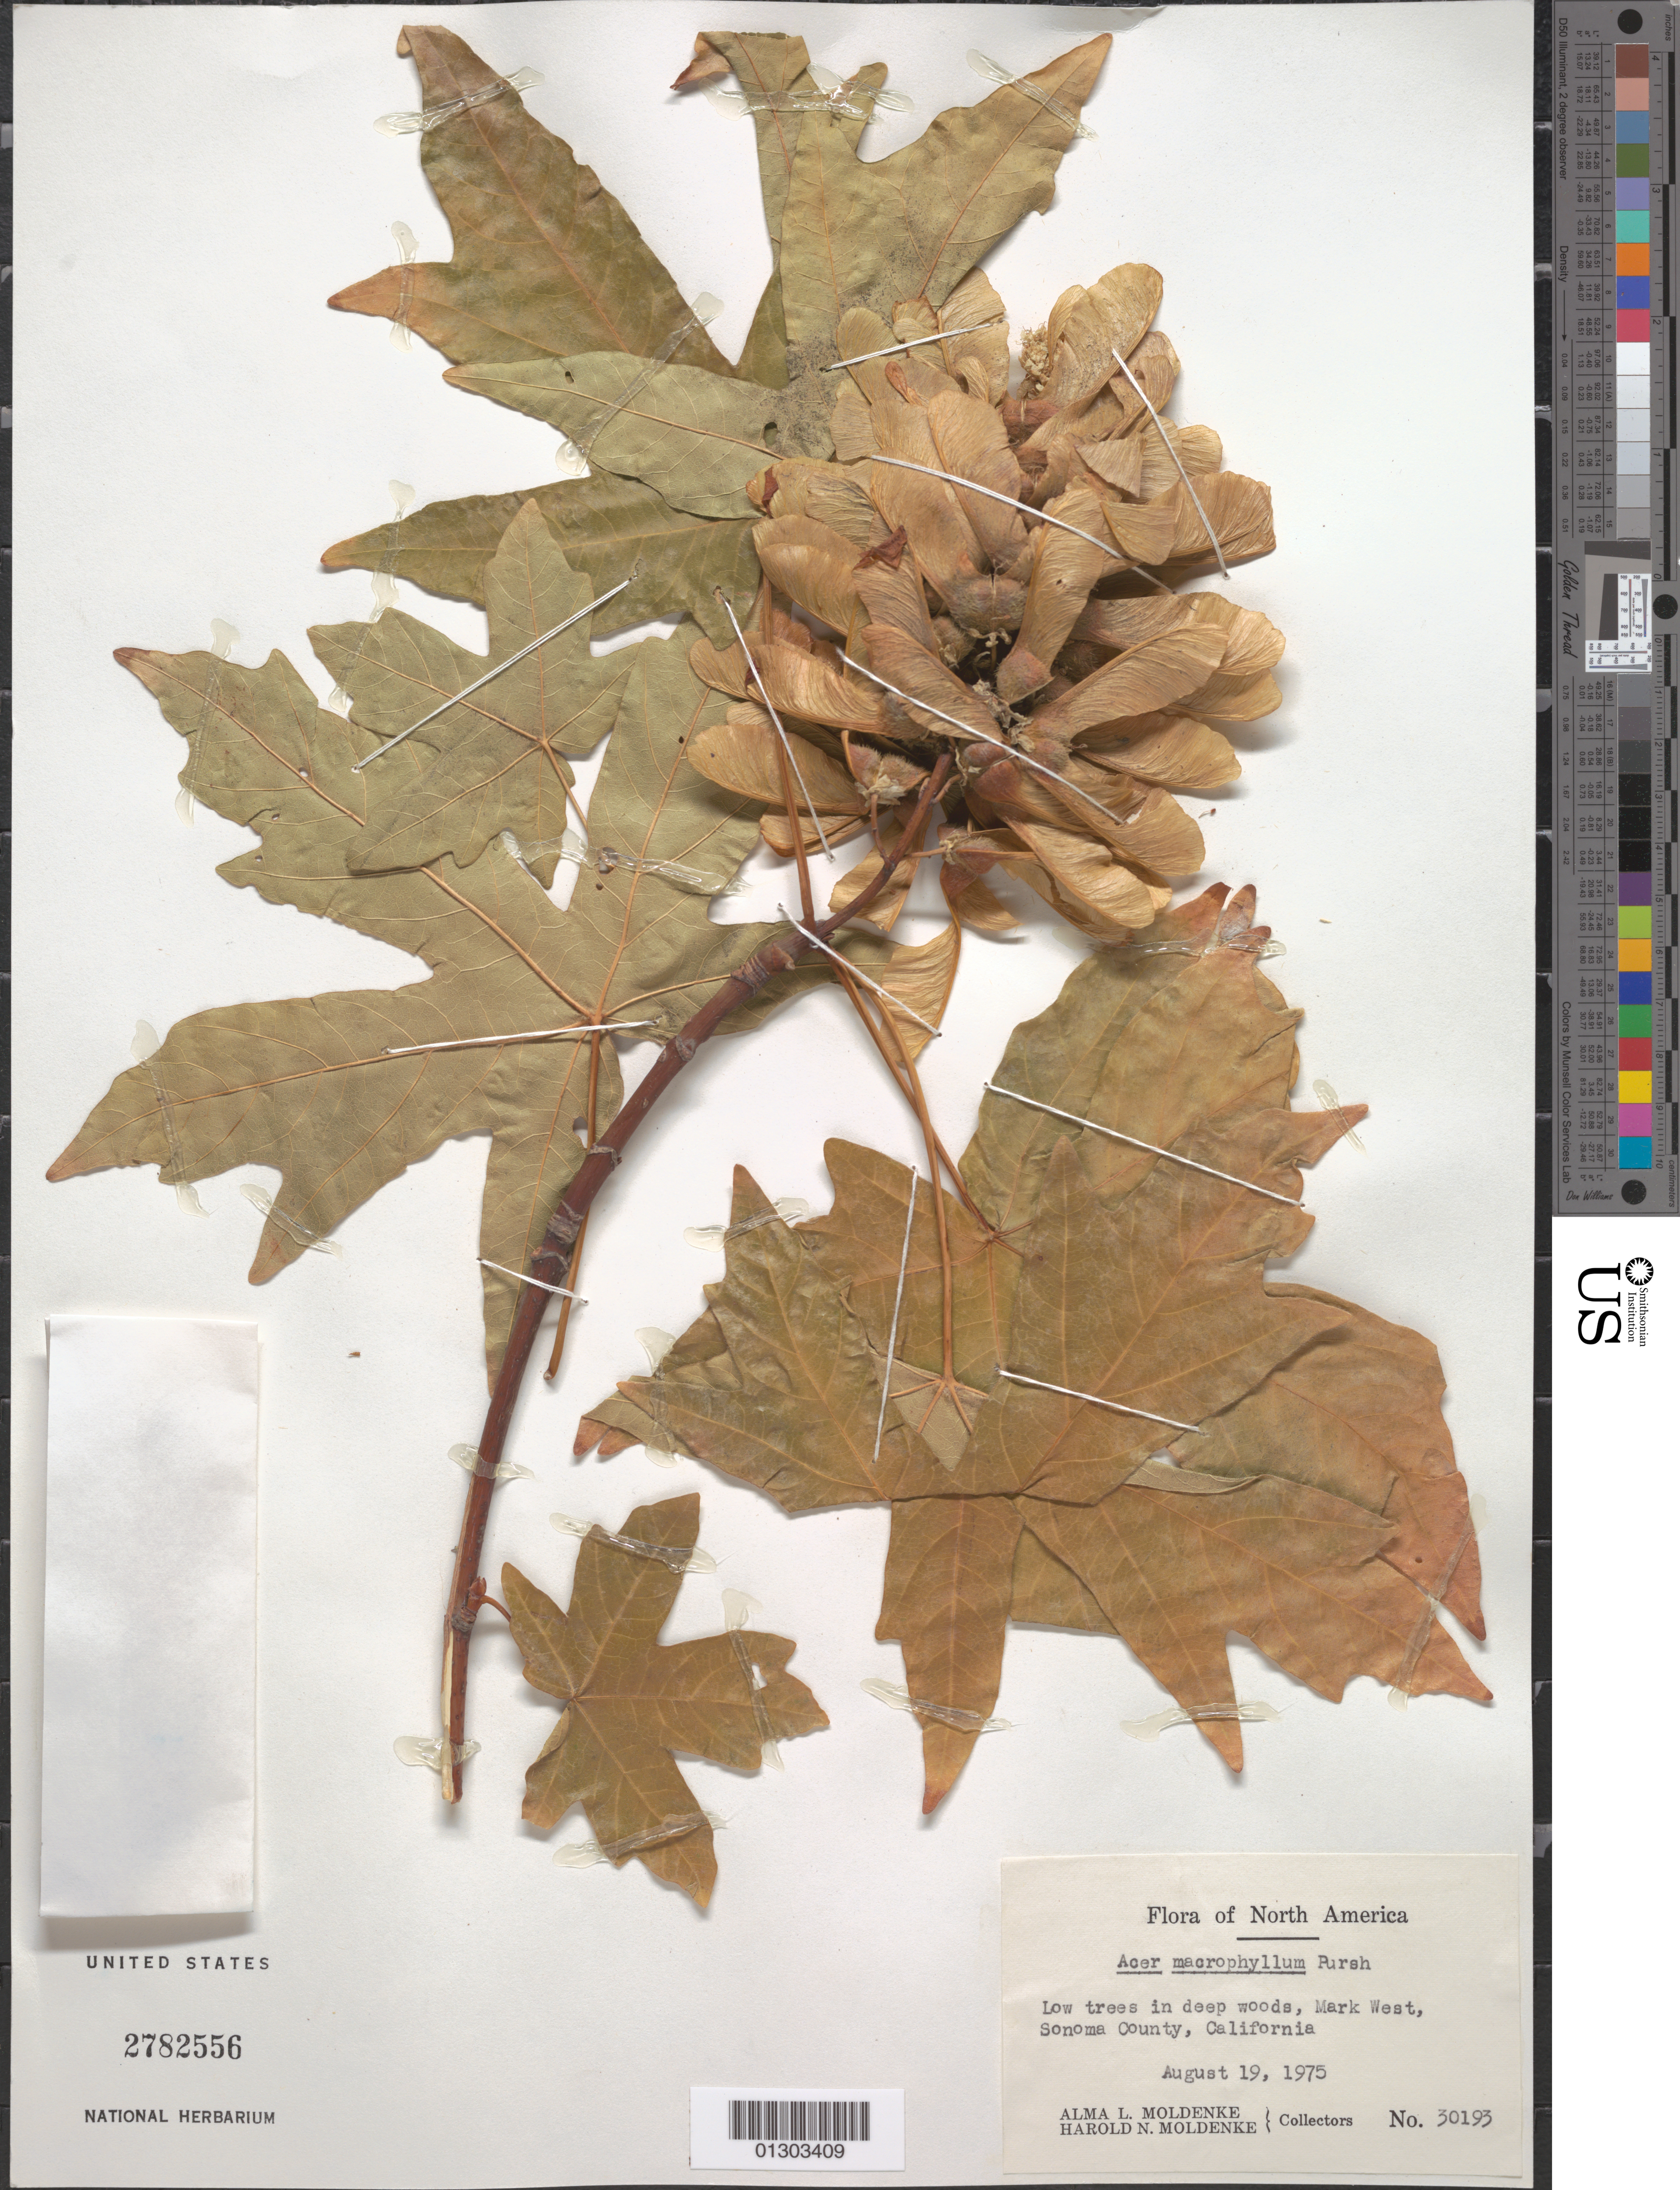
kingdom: Plantae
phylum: Tracheophyta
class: Magnoliopsida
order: Sapindales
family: Sapindaceae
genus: Acer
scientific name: Acer macrophyllum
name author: Pursh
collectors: A. L. Moldenke & H. N. Moldenke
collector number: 30193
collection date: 1975-08-19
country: United States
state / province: California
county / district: Sonoma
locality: Sonoma County, Mark West.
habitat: In deep woods.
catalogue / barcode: US 2782556